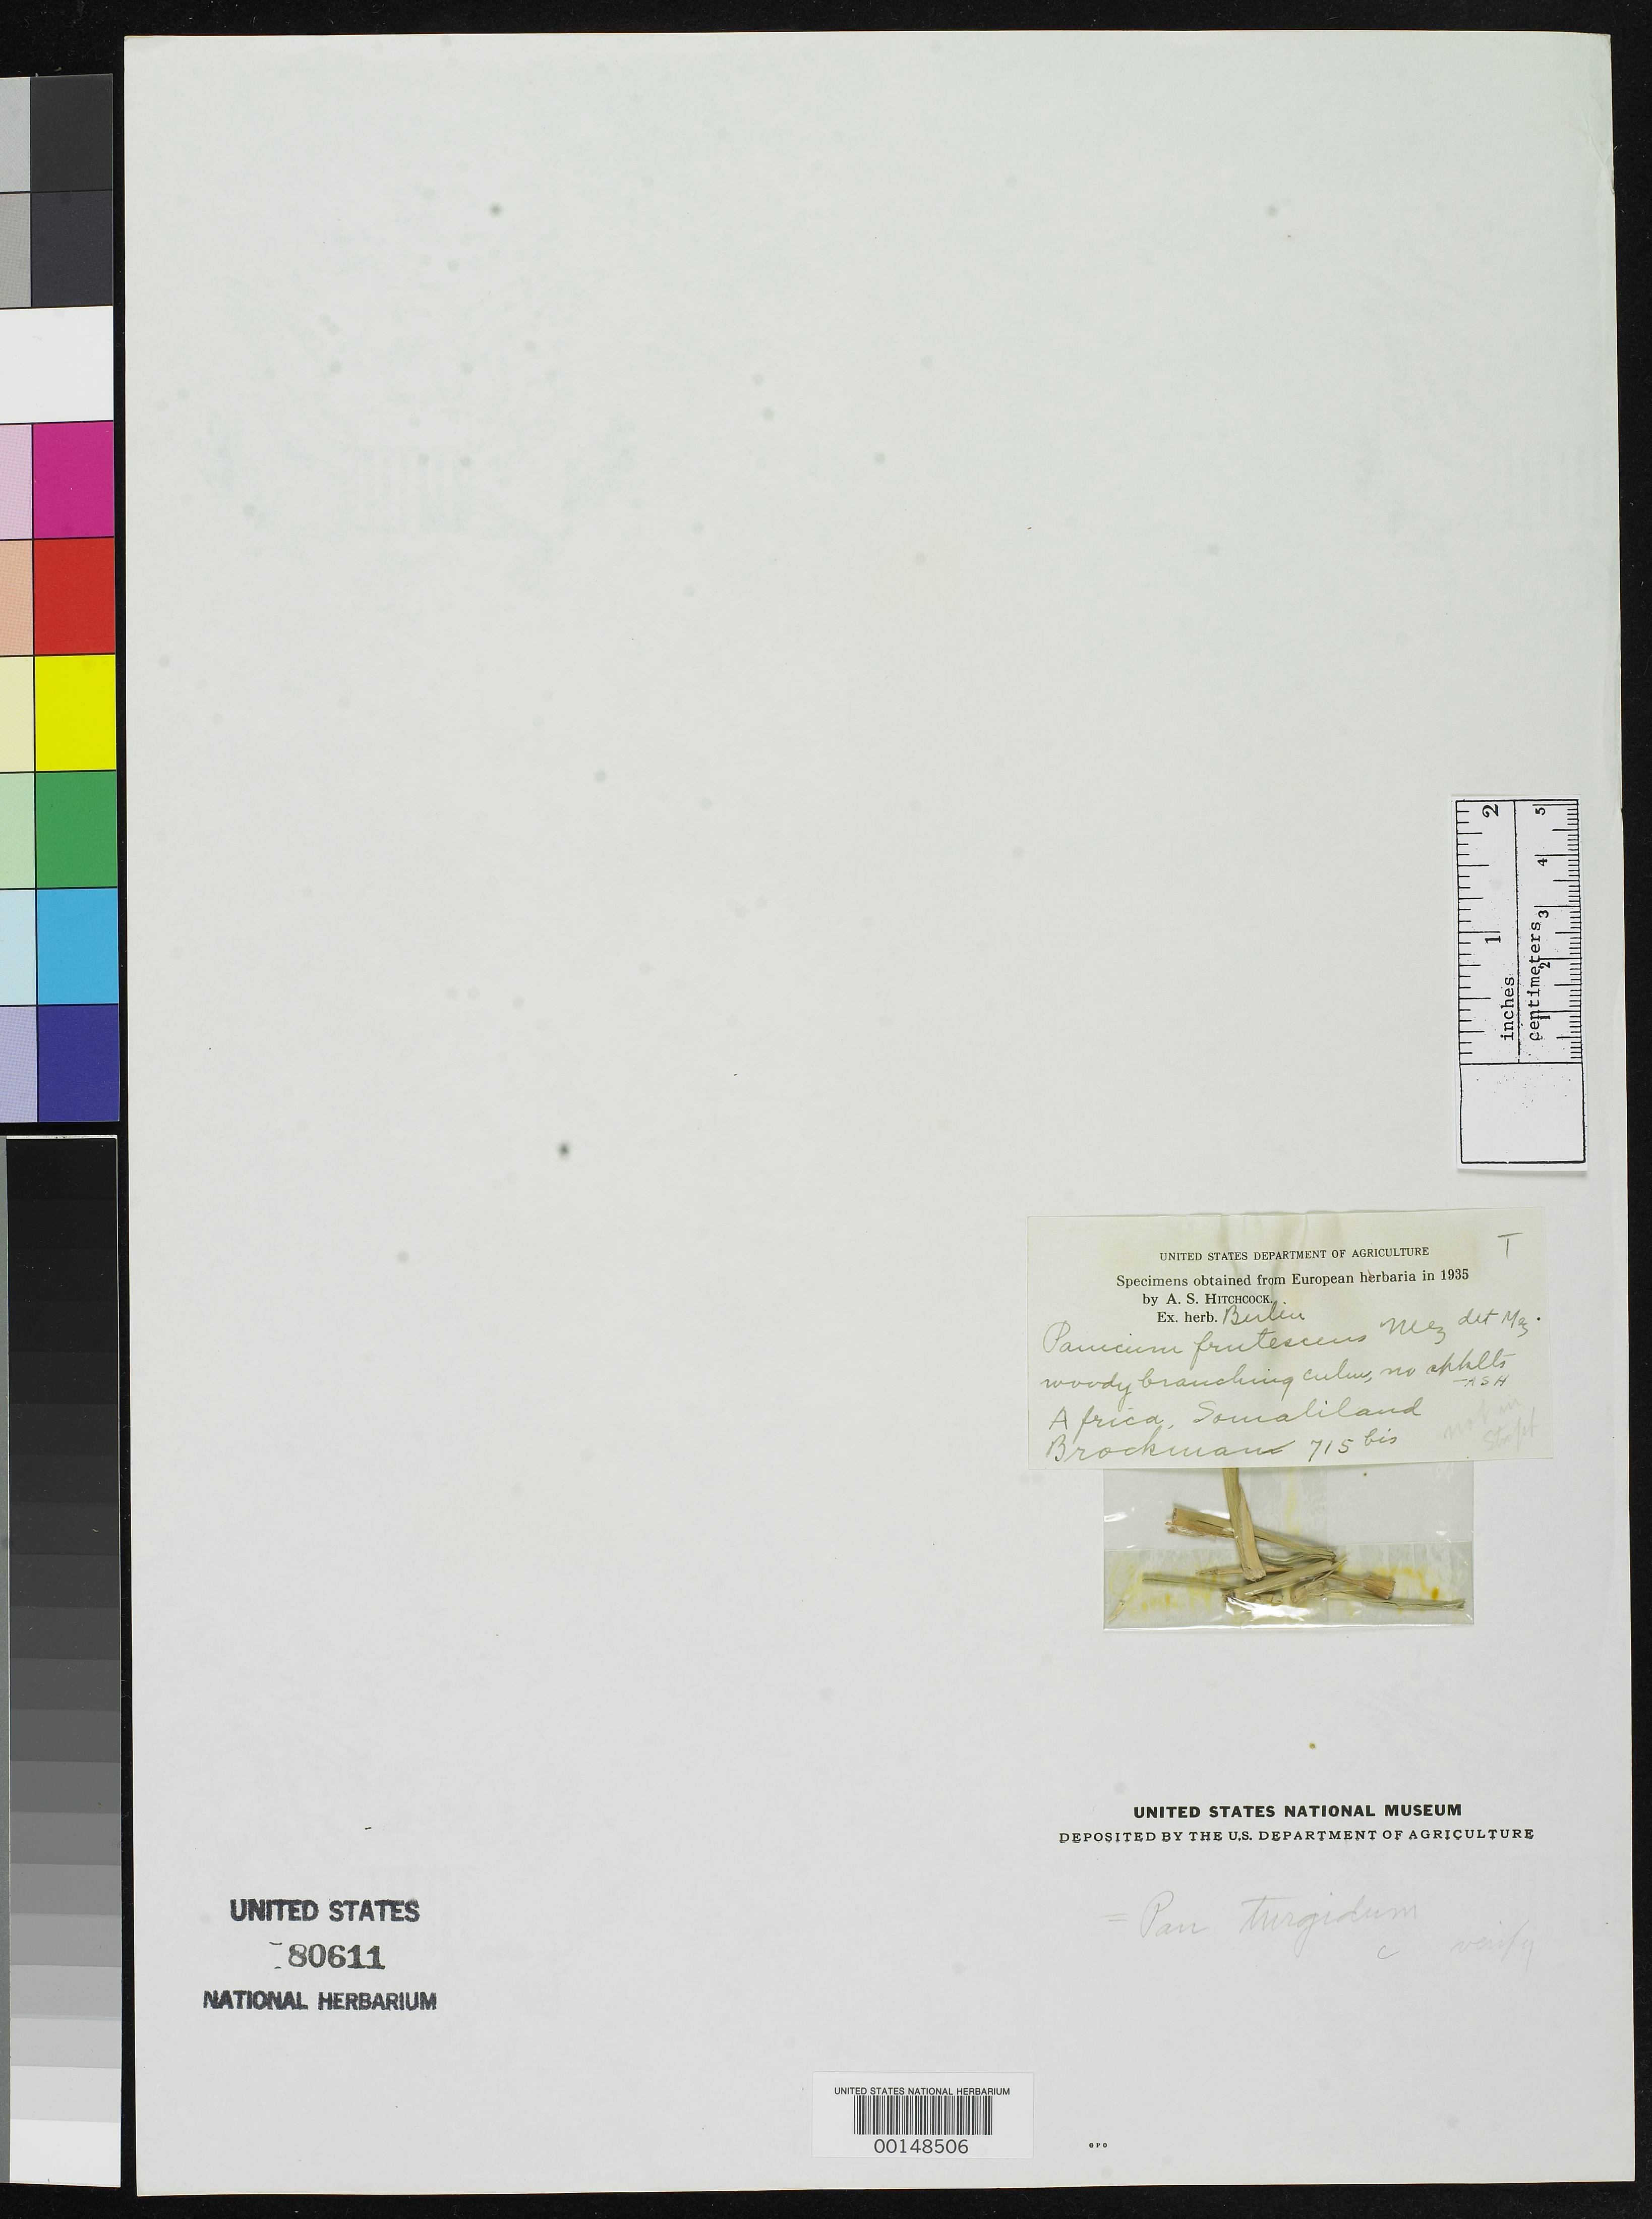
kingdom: Plantae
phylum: Tracheophyta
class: Liliopsida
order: Poales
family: Poaceae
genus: Panicum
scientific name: Panicum frutescens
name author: Mez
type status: Type Fragment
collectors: T. Brockman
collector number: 715 bis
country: Somalia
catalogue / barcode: US 80611